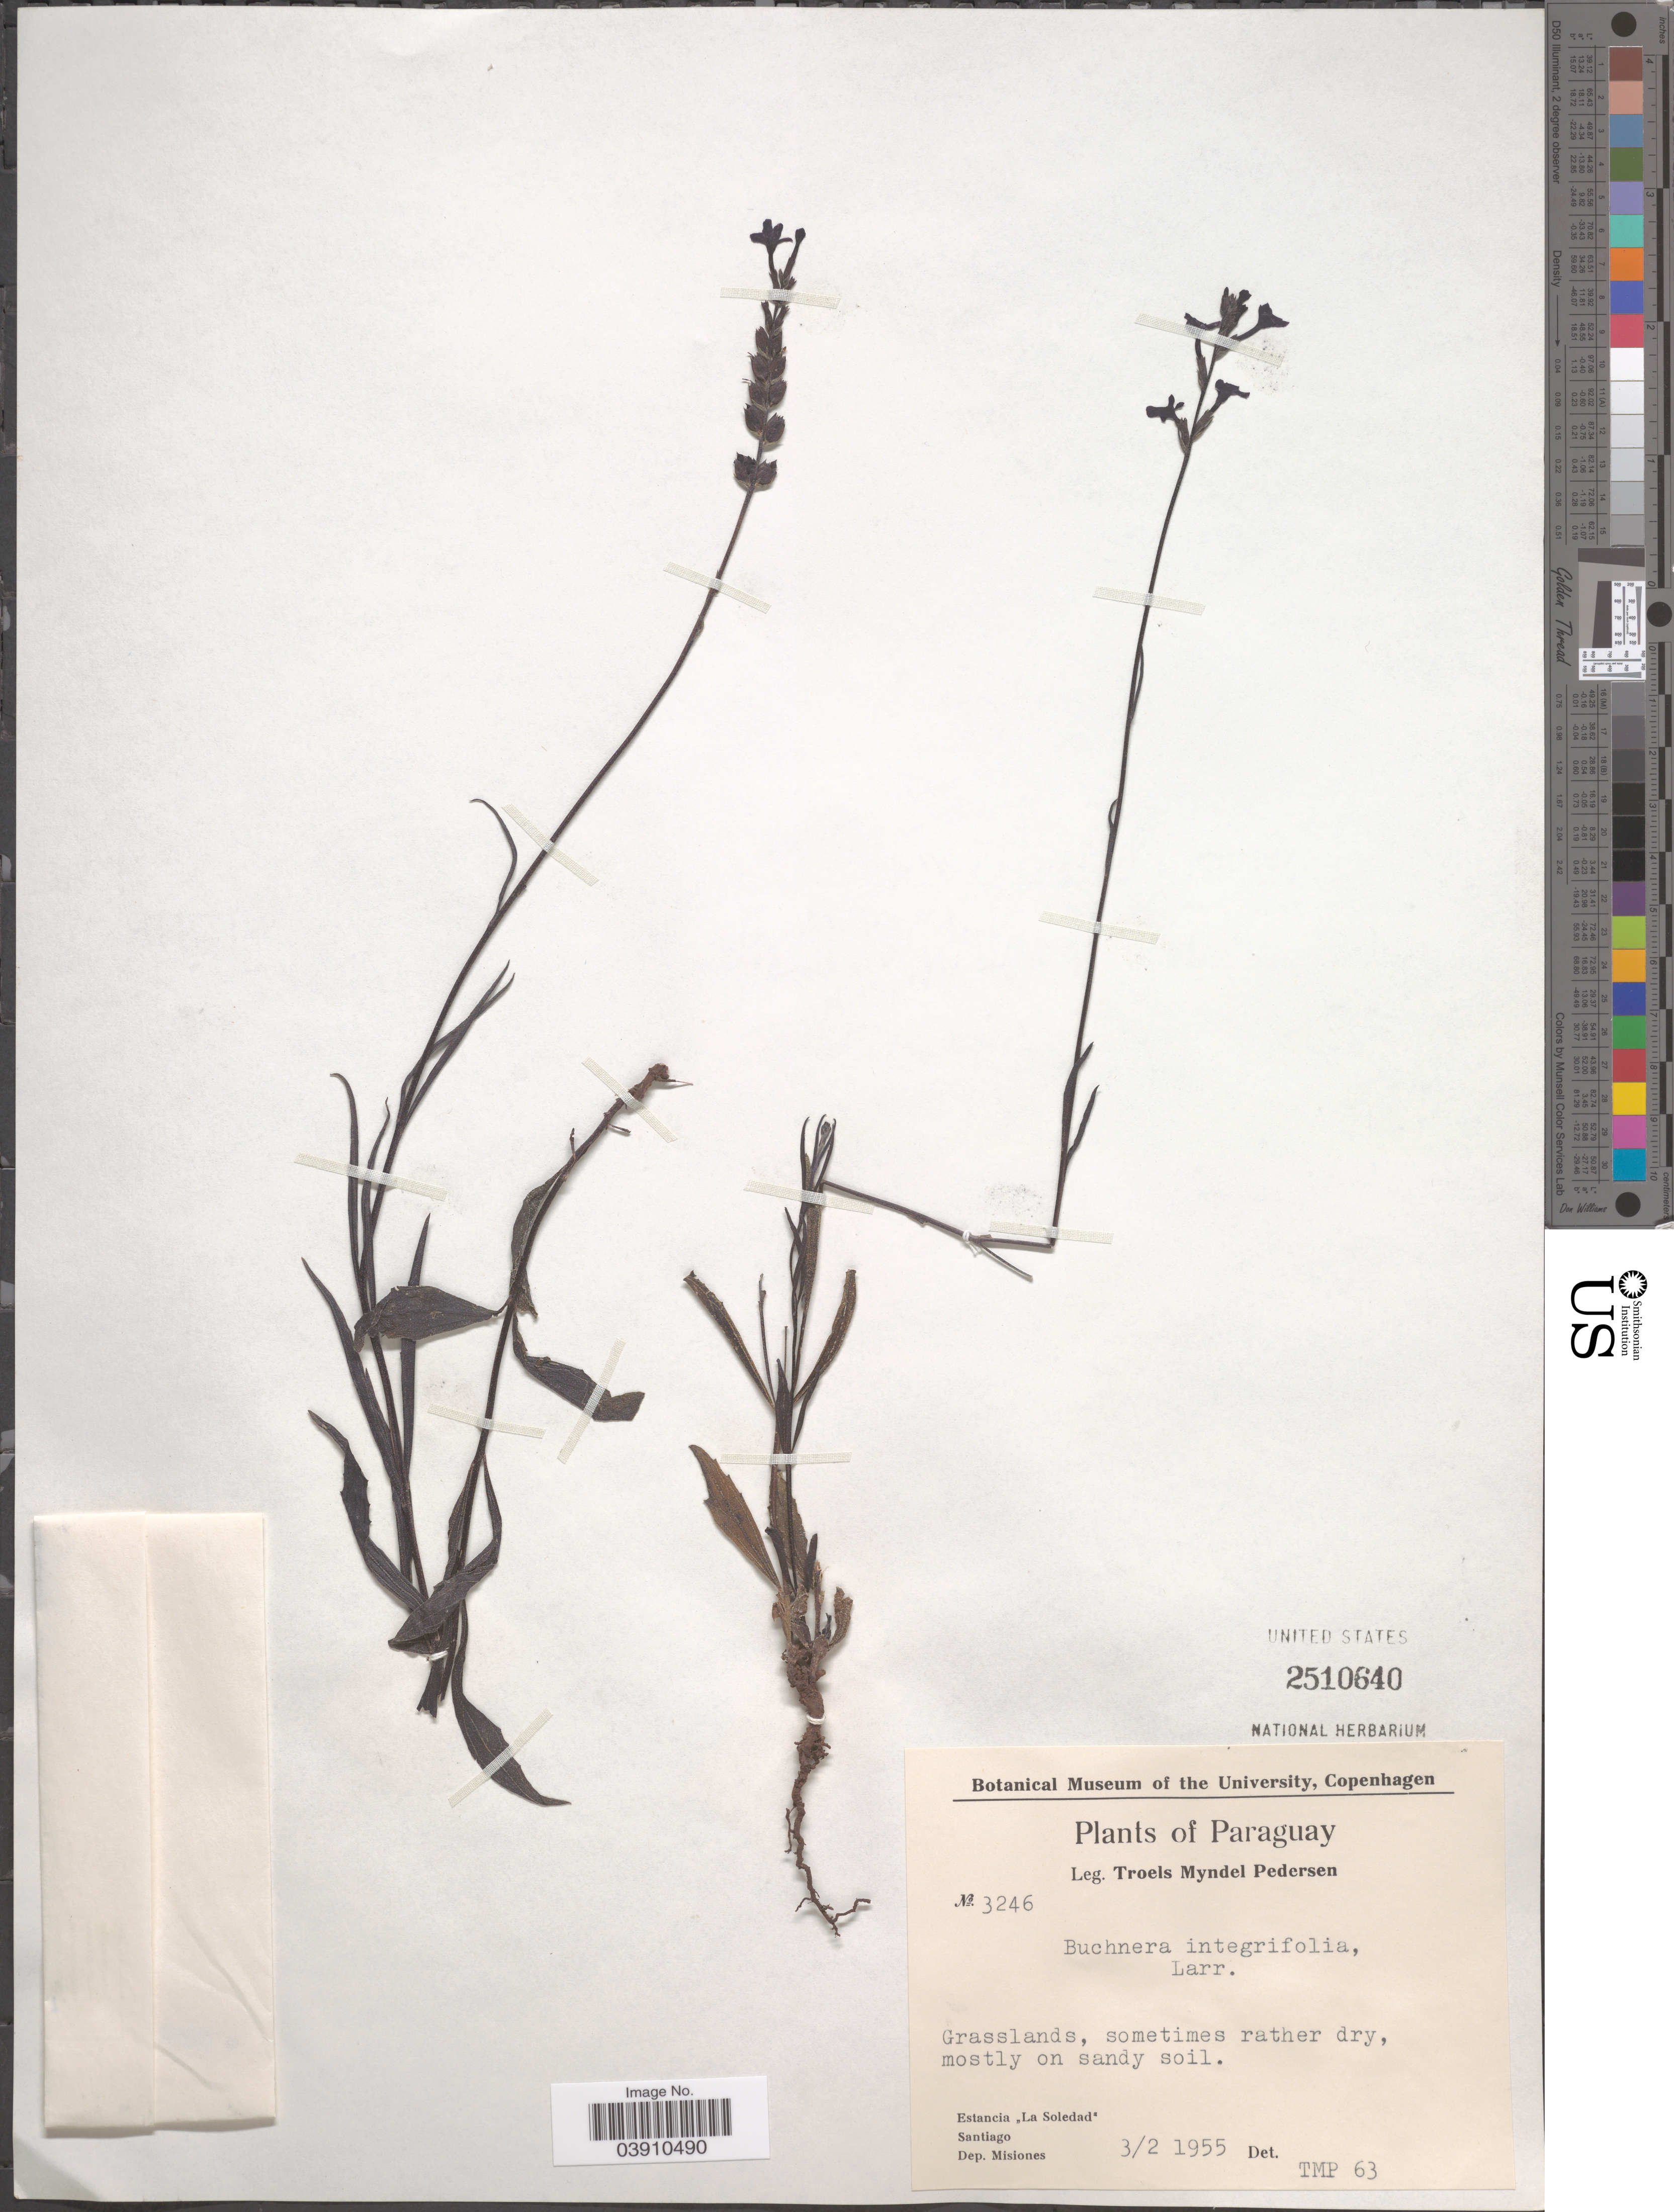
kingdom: Plantae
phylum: Tracheophyta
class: Magnoliopsida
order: Lamiales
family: Orobanchaceae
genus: Buchnera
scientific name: Buchnera integrifolia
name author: Larrañaga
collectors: T. Pederson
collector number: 3246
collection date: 1955-02-03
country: Paraguay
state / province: Misiones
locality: Estancia ,,La Soledad' Santiago Dep. Misiones.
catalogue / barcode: US 2510640